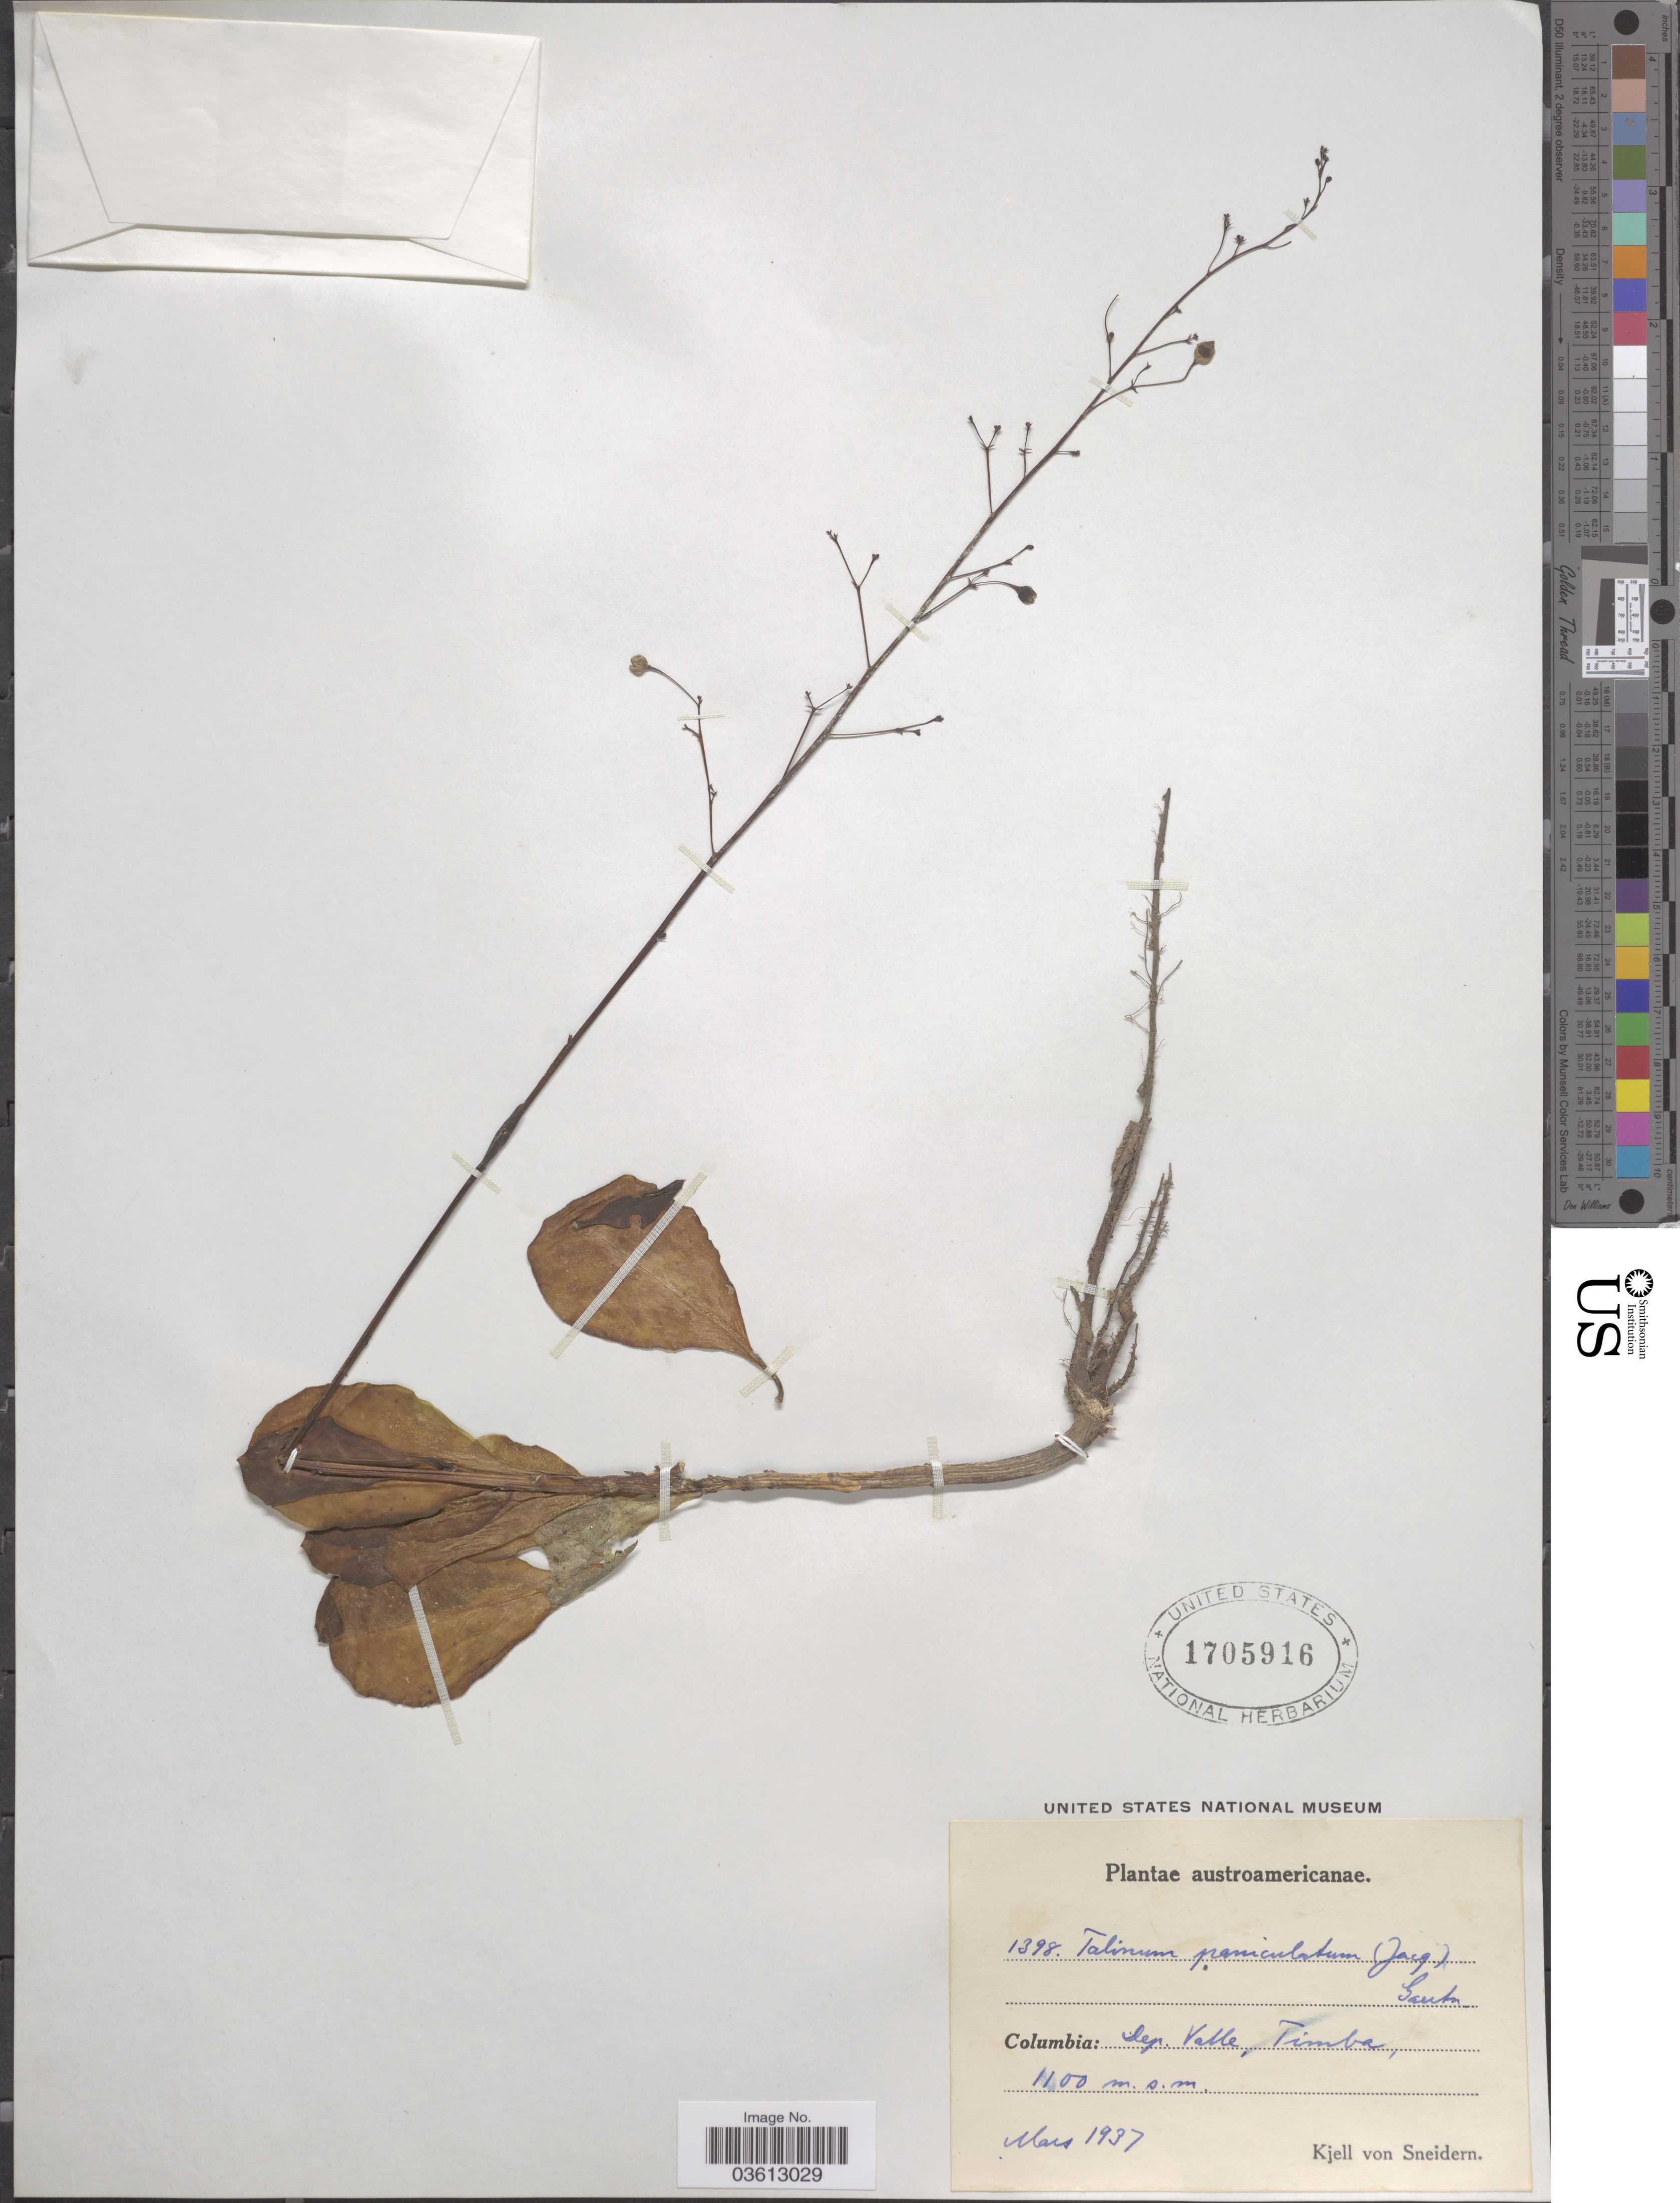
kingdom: Plantae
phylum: Tracheophyta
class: Magnoliopsida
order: Caryophyllales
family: Talinaceae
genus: Talinum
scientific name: Talinum paniculatum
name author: (Jacq.) Gaertn.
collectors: K. von Sneidern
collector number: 1398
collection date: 1937-03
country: Colombia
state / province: Valle del Cauca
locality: Dep. Valle, Timba.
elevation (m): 1100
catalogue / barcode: US 1705916